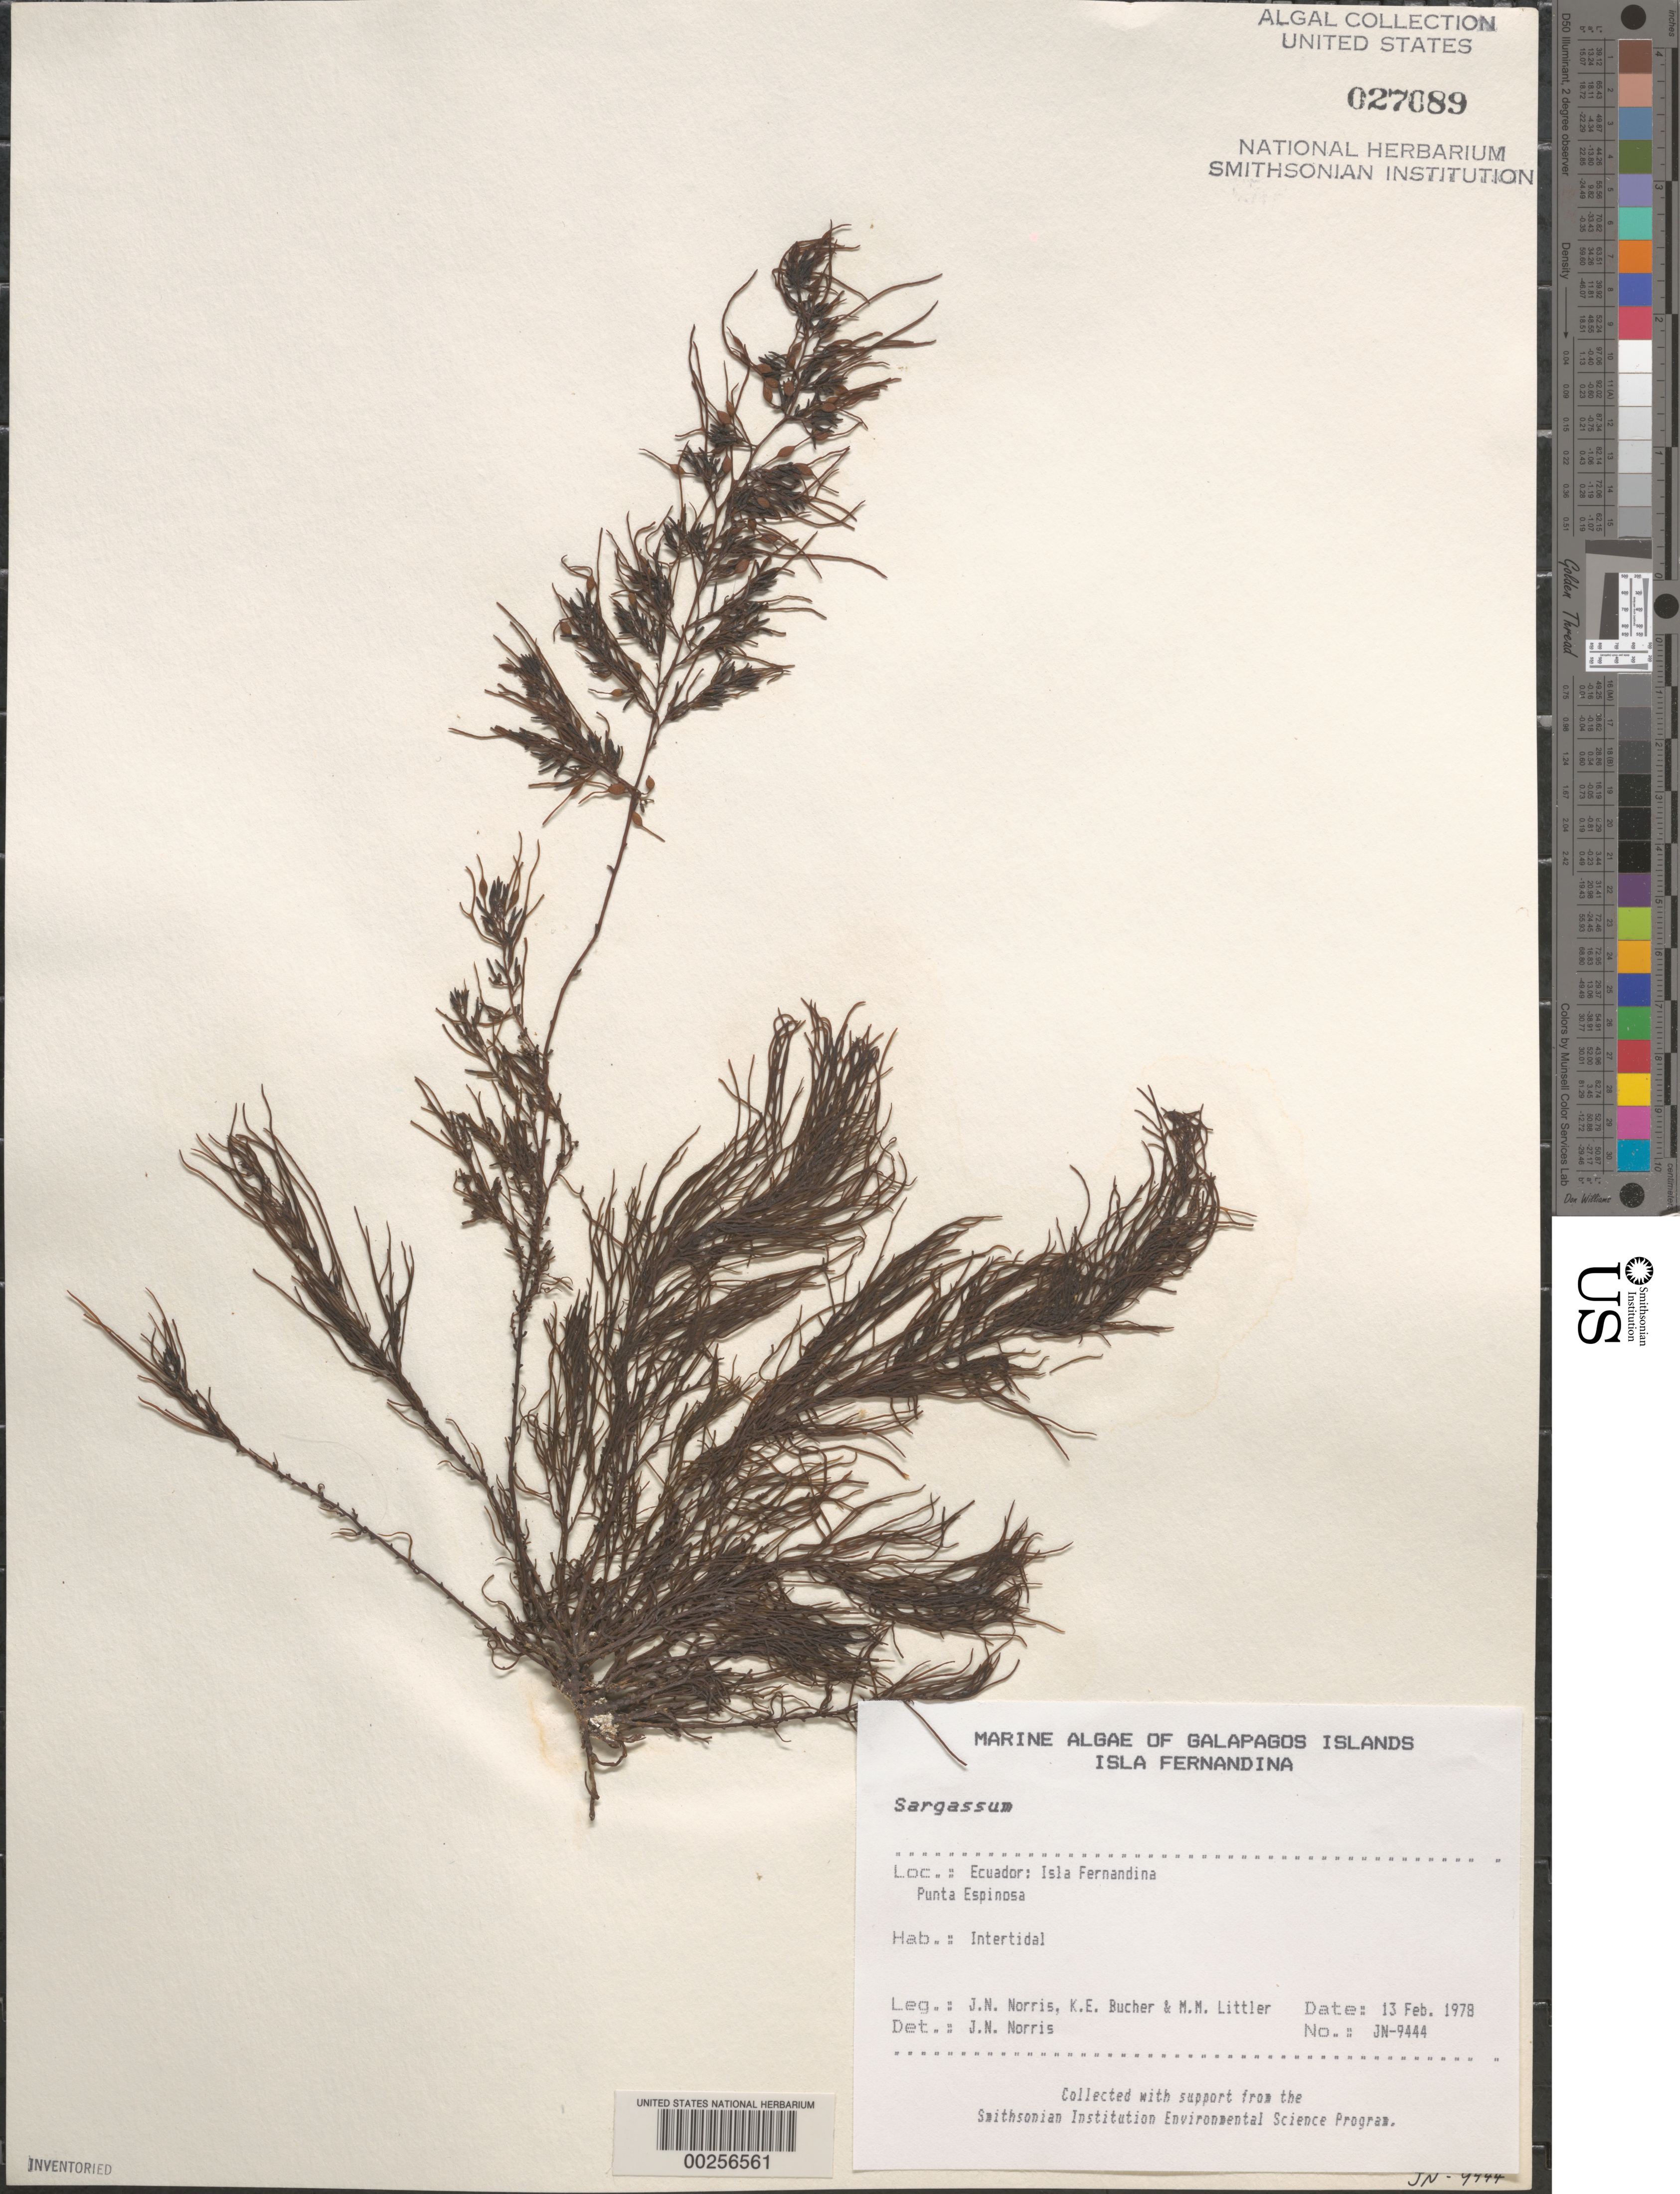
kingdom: Chromista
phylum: Ochrophyta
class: Phaeophyceae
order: Fucales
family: Sargassaceae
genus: Sargassum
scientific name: Sargassum sp.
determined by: Norris, James N.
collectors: J. N. Norris, K. E. Bucher & M. M. Littler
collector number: JN-9444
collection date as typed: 13 Feb 1978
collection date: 1978-02-13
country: Ecuador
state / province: Colón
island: Fernandina [Narborough]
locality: Punta Espinosa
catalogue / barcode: US 27089